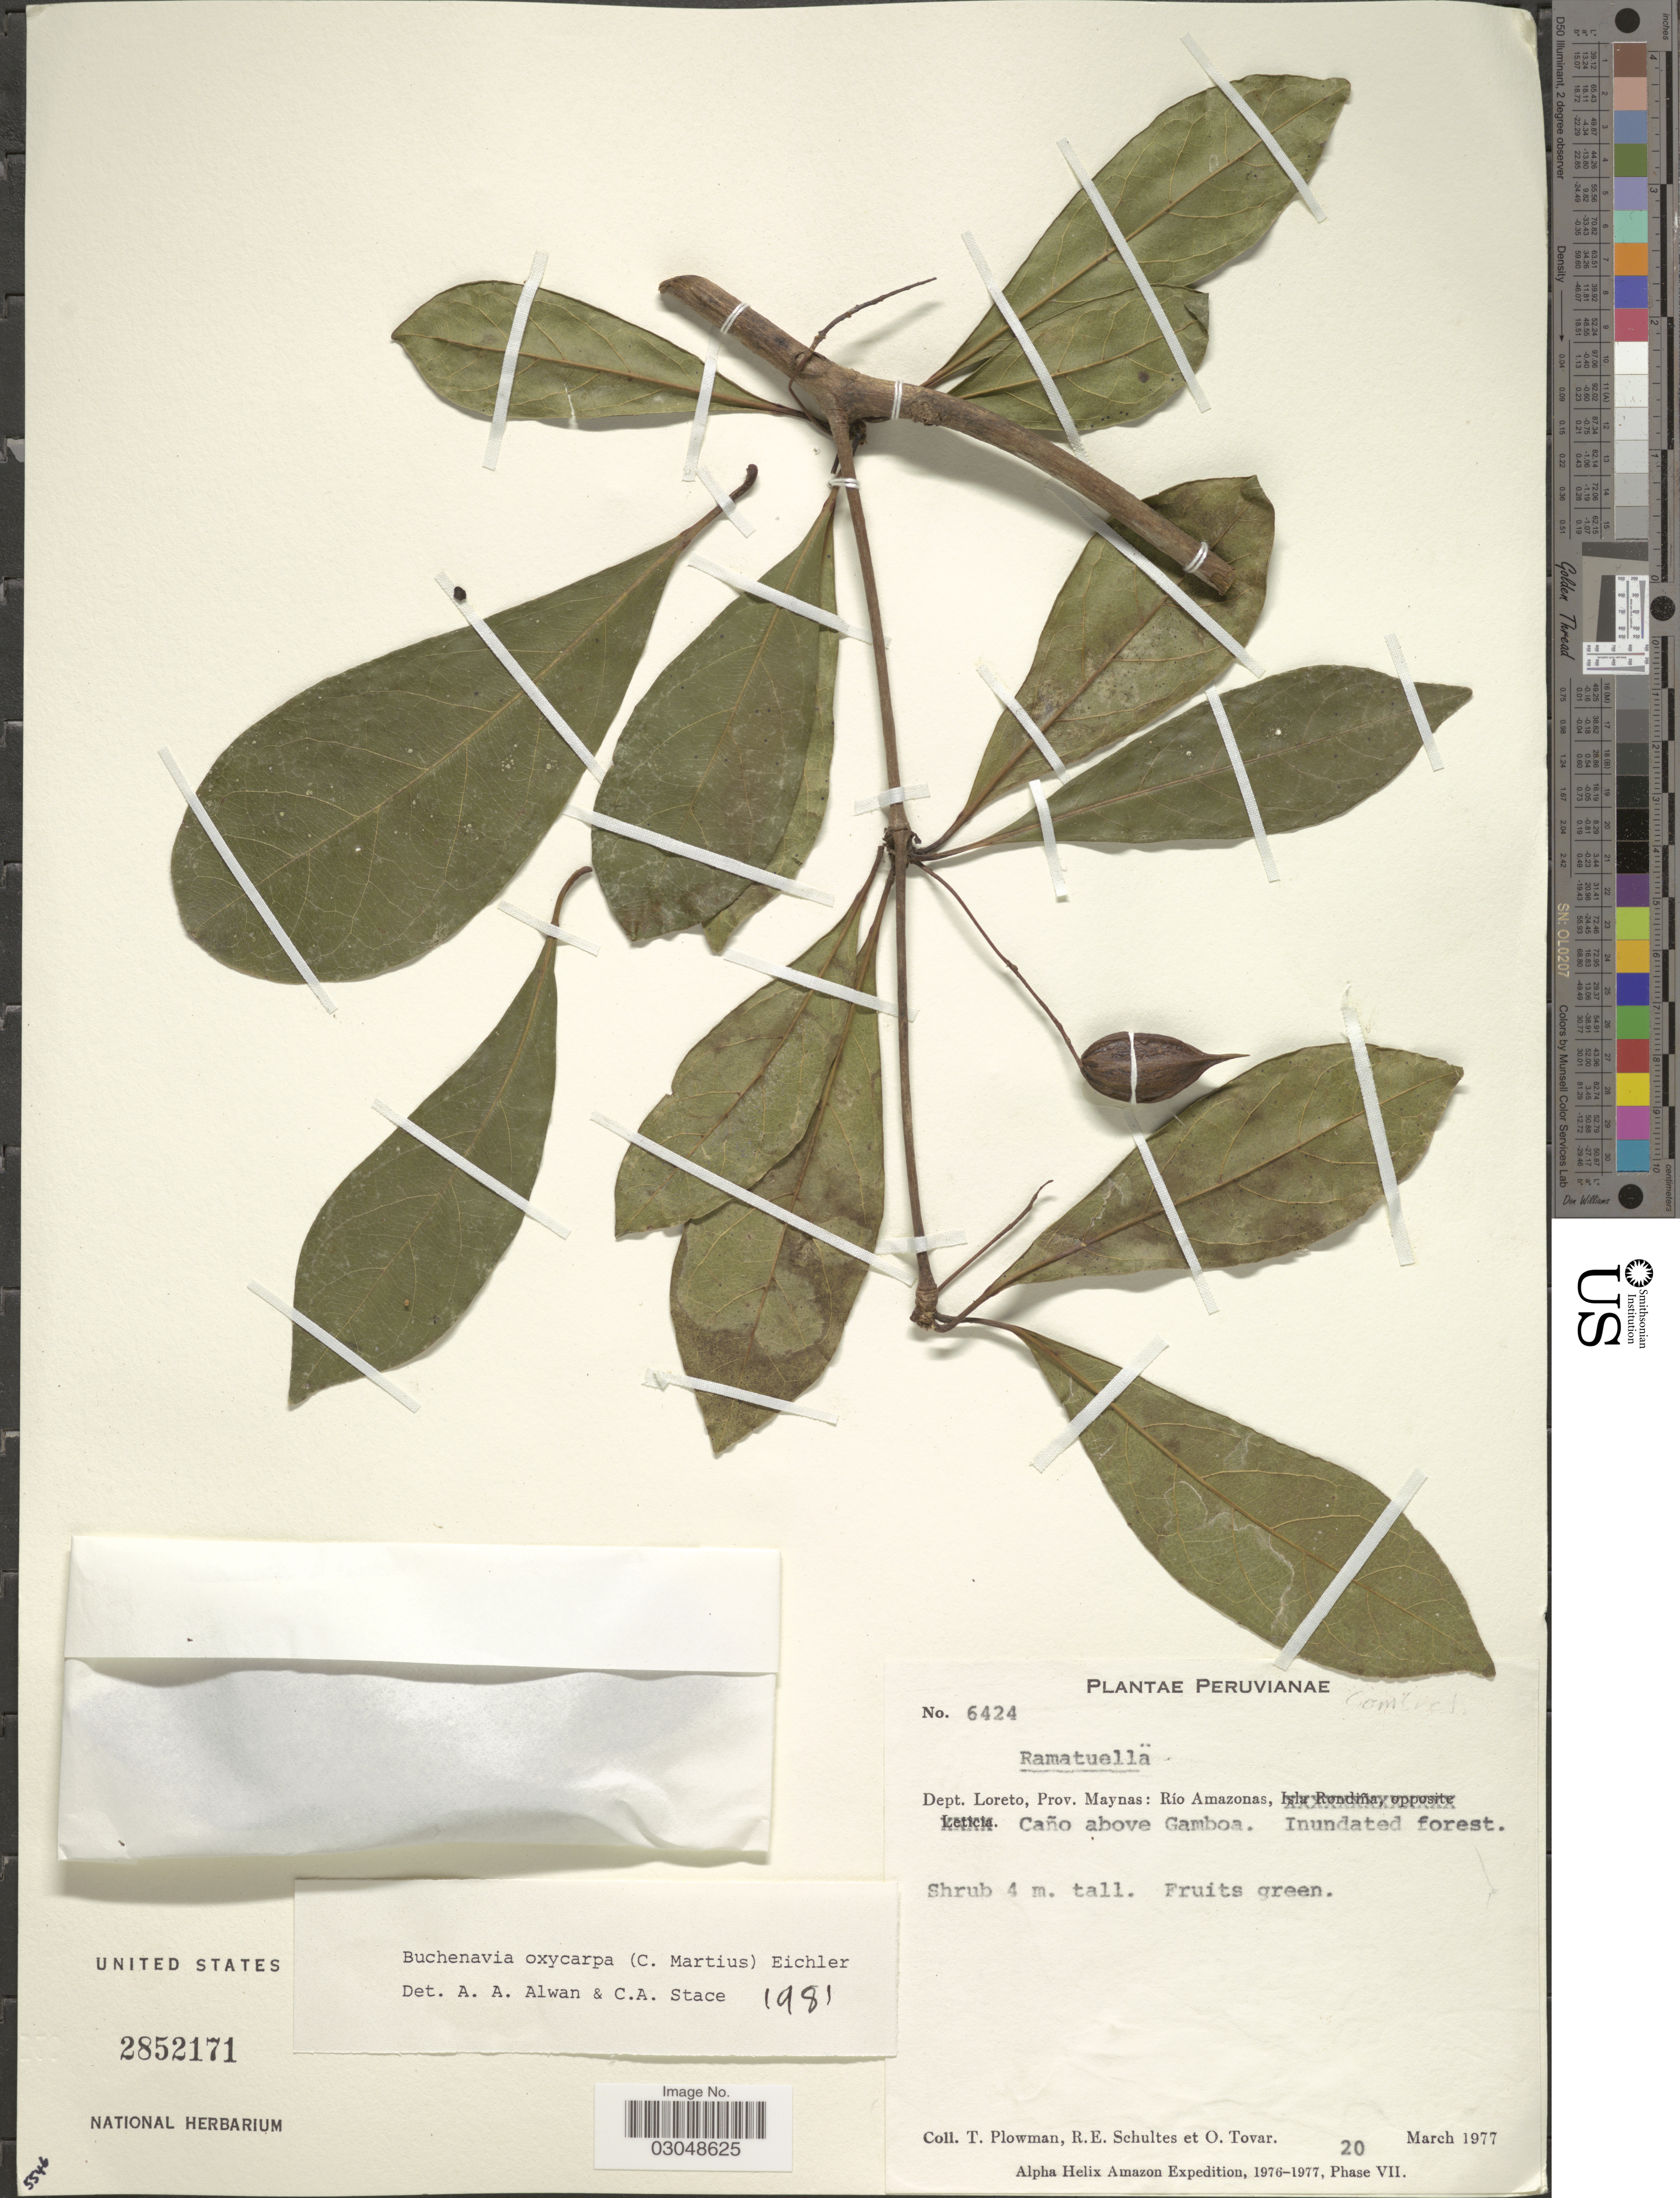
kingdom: Plantae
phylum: Tracheophyta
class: Magnoliopsida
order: Myrtales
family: Combretaceae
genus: Terminalia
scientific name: Terminalia oxycarpa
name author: Mart.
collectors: T. Plowman, R. E. Schultes & Ó. Tovar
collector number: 6424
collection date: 1977-03-20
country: Peru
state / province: Loreto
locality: Dept. Loreto, Prov. Maynas: Río Amazonas, Caño above Gamboa.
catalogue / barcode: US 2852171